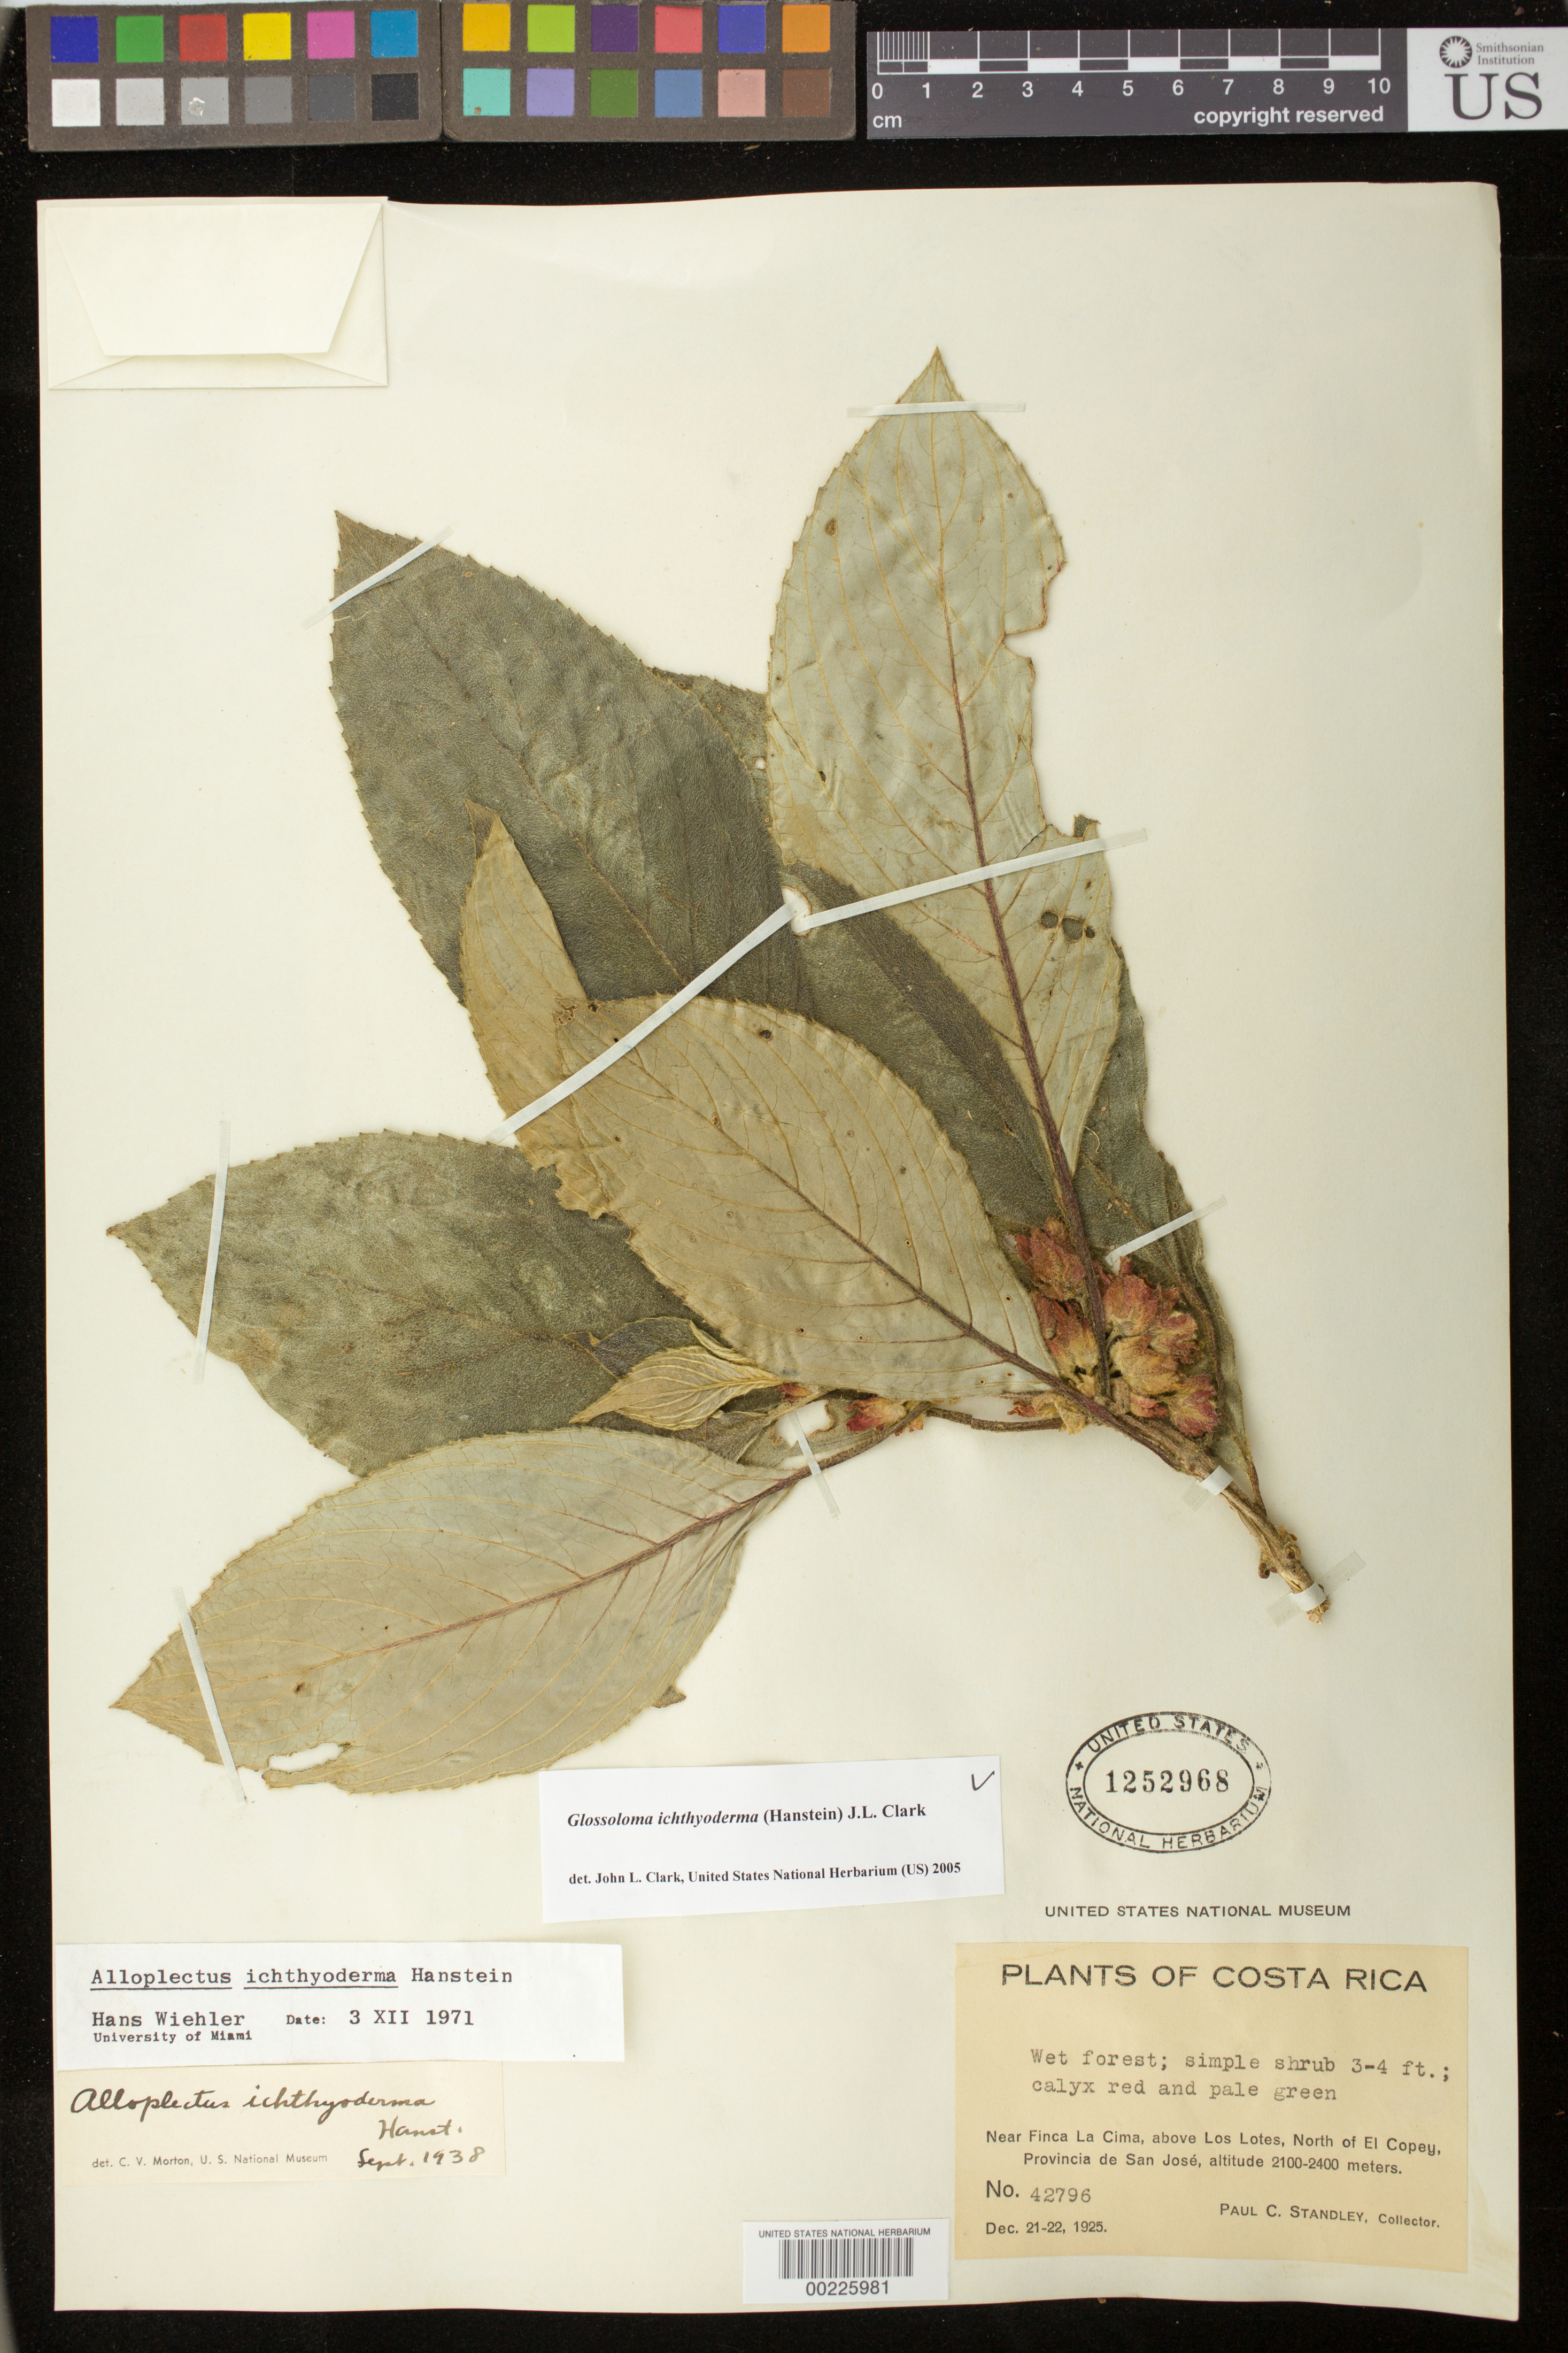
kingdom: Plantae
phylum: Tracheophyta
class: Magnoliopsida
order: Lamiales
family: Gesneriaceae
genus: Glossoloma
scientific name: Glossoloma ichthyoderma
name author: (Hanst.) J.L. Clark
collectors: P. C. Standley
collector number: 42796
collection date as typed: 21-22 Dec 1925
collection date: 1925-12-21/1925-12-22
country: Costa Rica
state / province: San José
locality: Near Finca La Cima, above Los Lotes, N of El Copey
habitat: Wet forest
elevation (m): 2100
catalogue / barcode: US 1252968